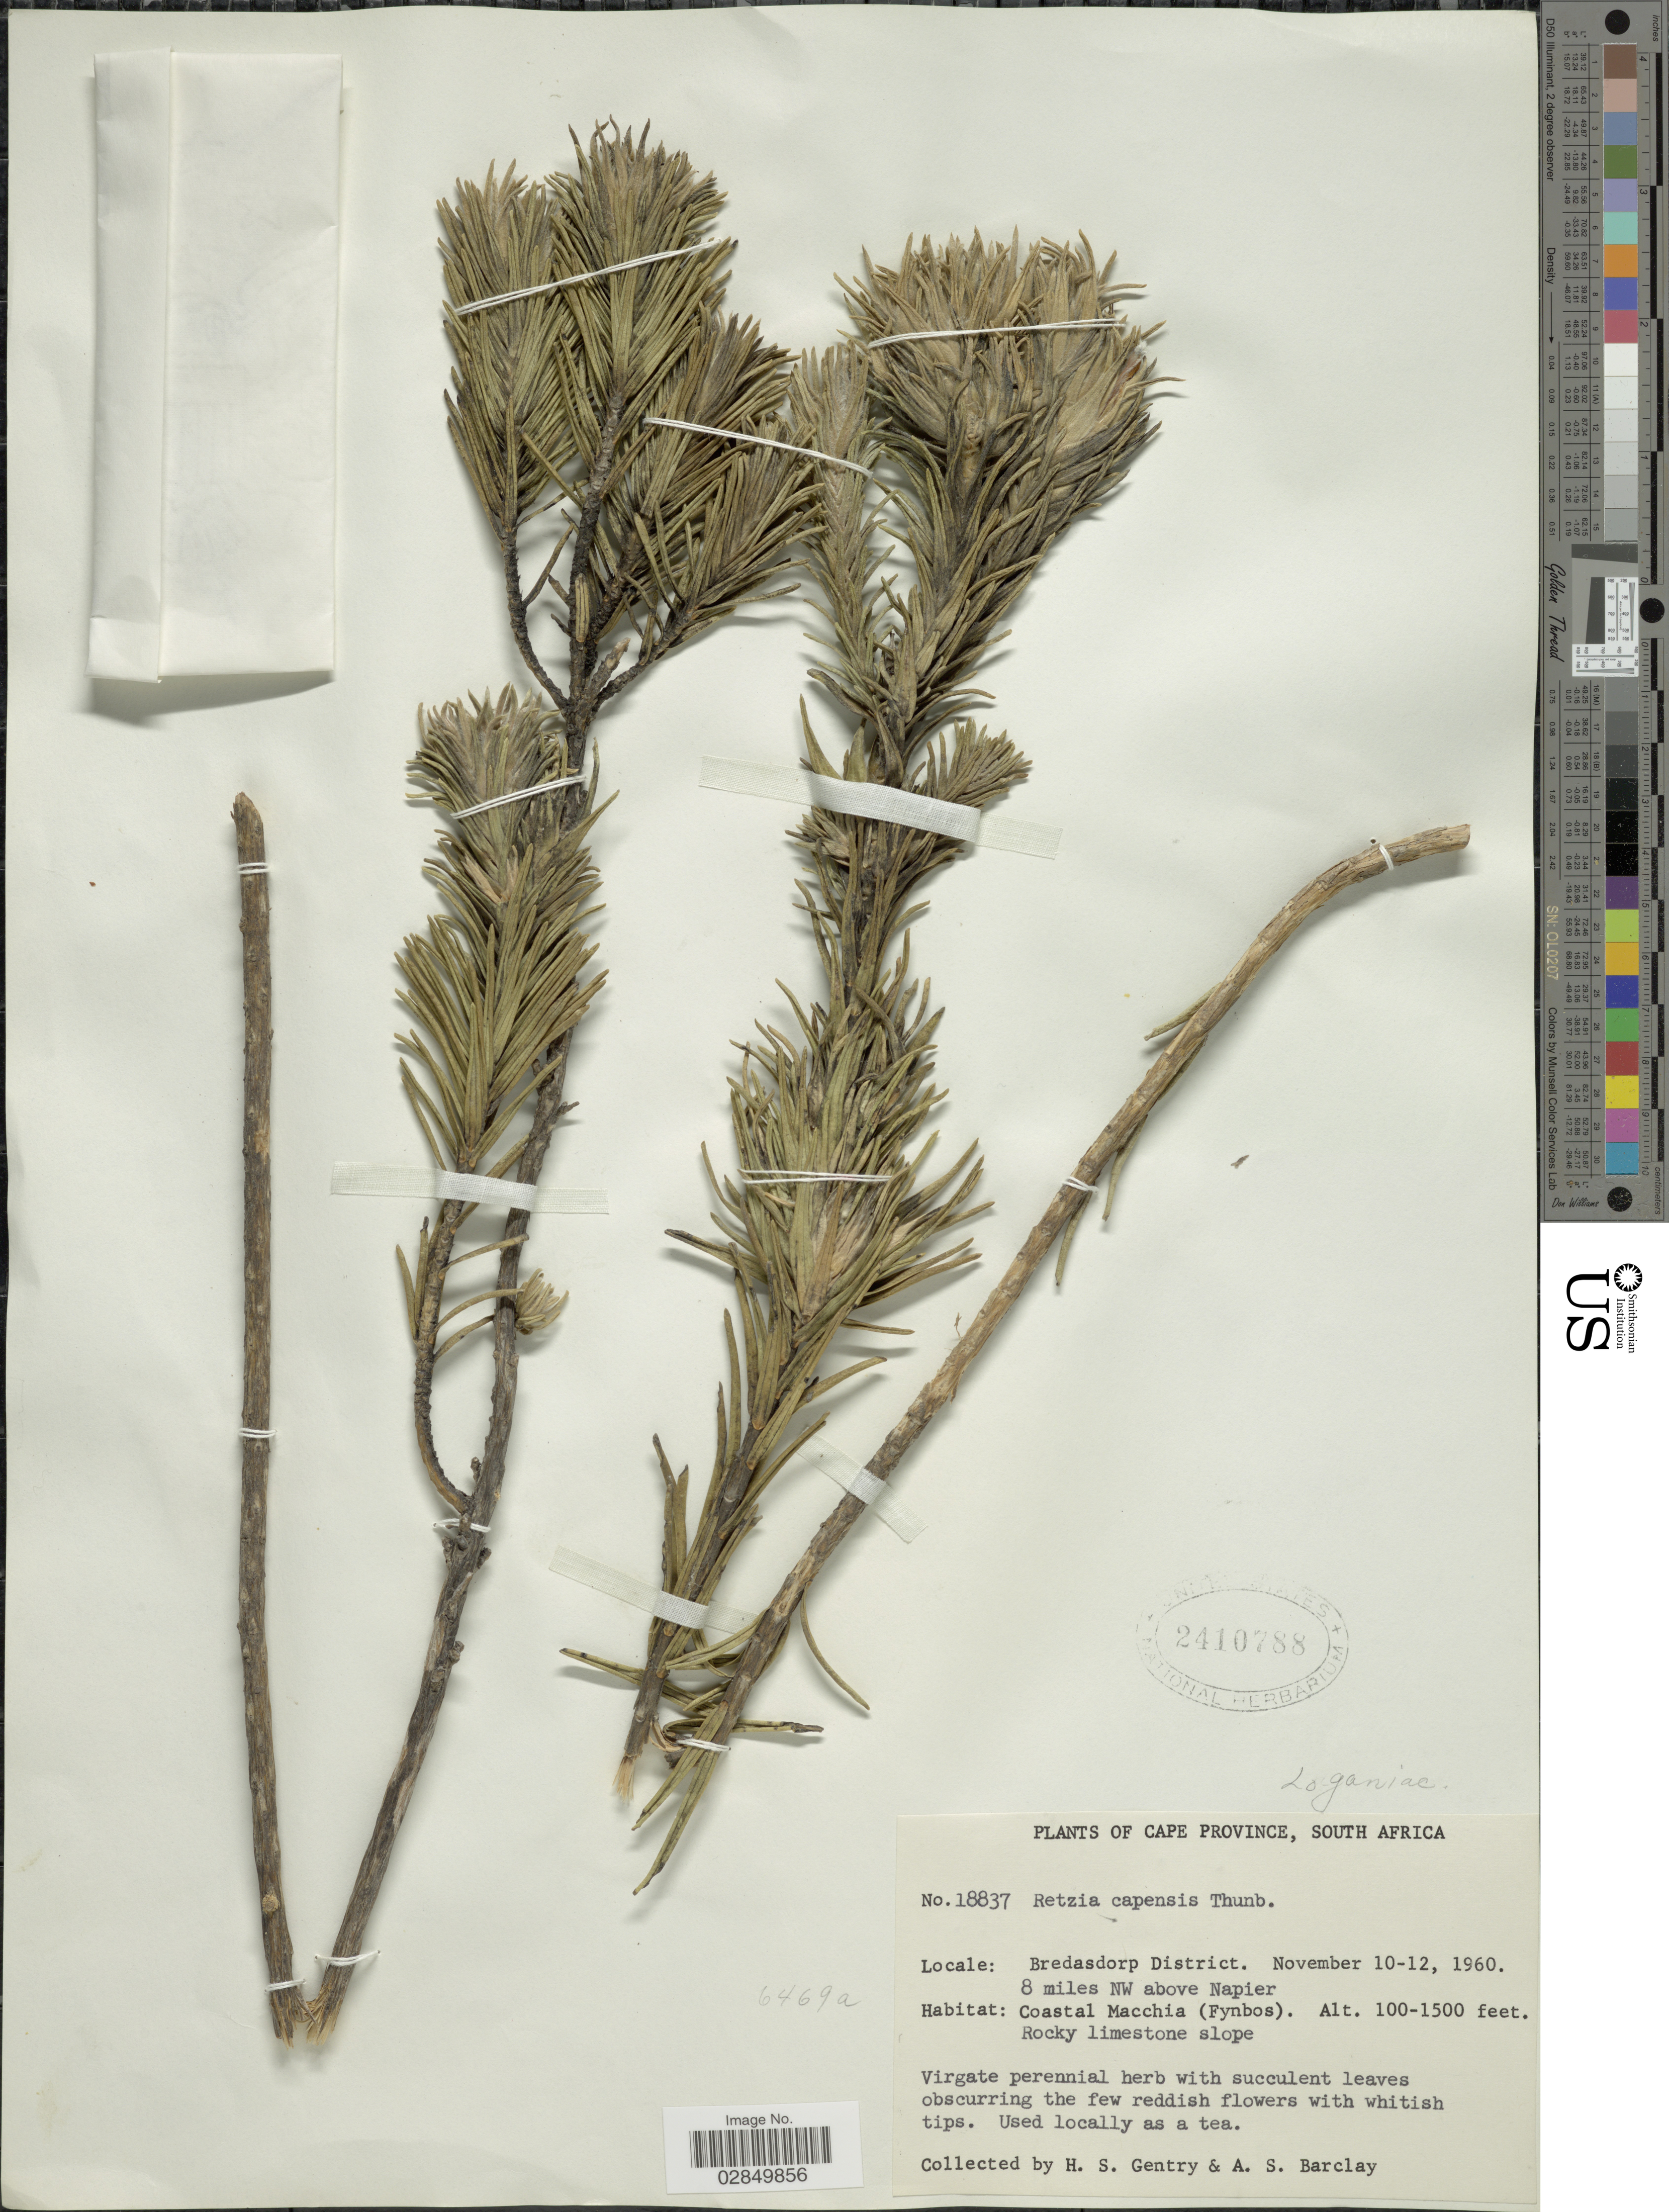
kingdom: Plantae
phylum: Tracheophyta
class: Magnoliopsida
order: Lamiales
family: Stilbaceae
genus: Retzia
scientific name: Retzia capensis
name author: Thunb.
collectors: H. S. Gentry & A. S. Barclay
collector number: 18837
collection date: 1960-11-10/1960-11-12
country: South Africa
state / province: Western Cape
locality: Bredasdorp District, 8 miles NW above Napier, Coastal Macchia (Fynbos).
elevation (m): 30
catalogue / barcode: US 2410788